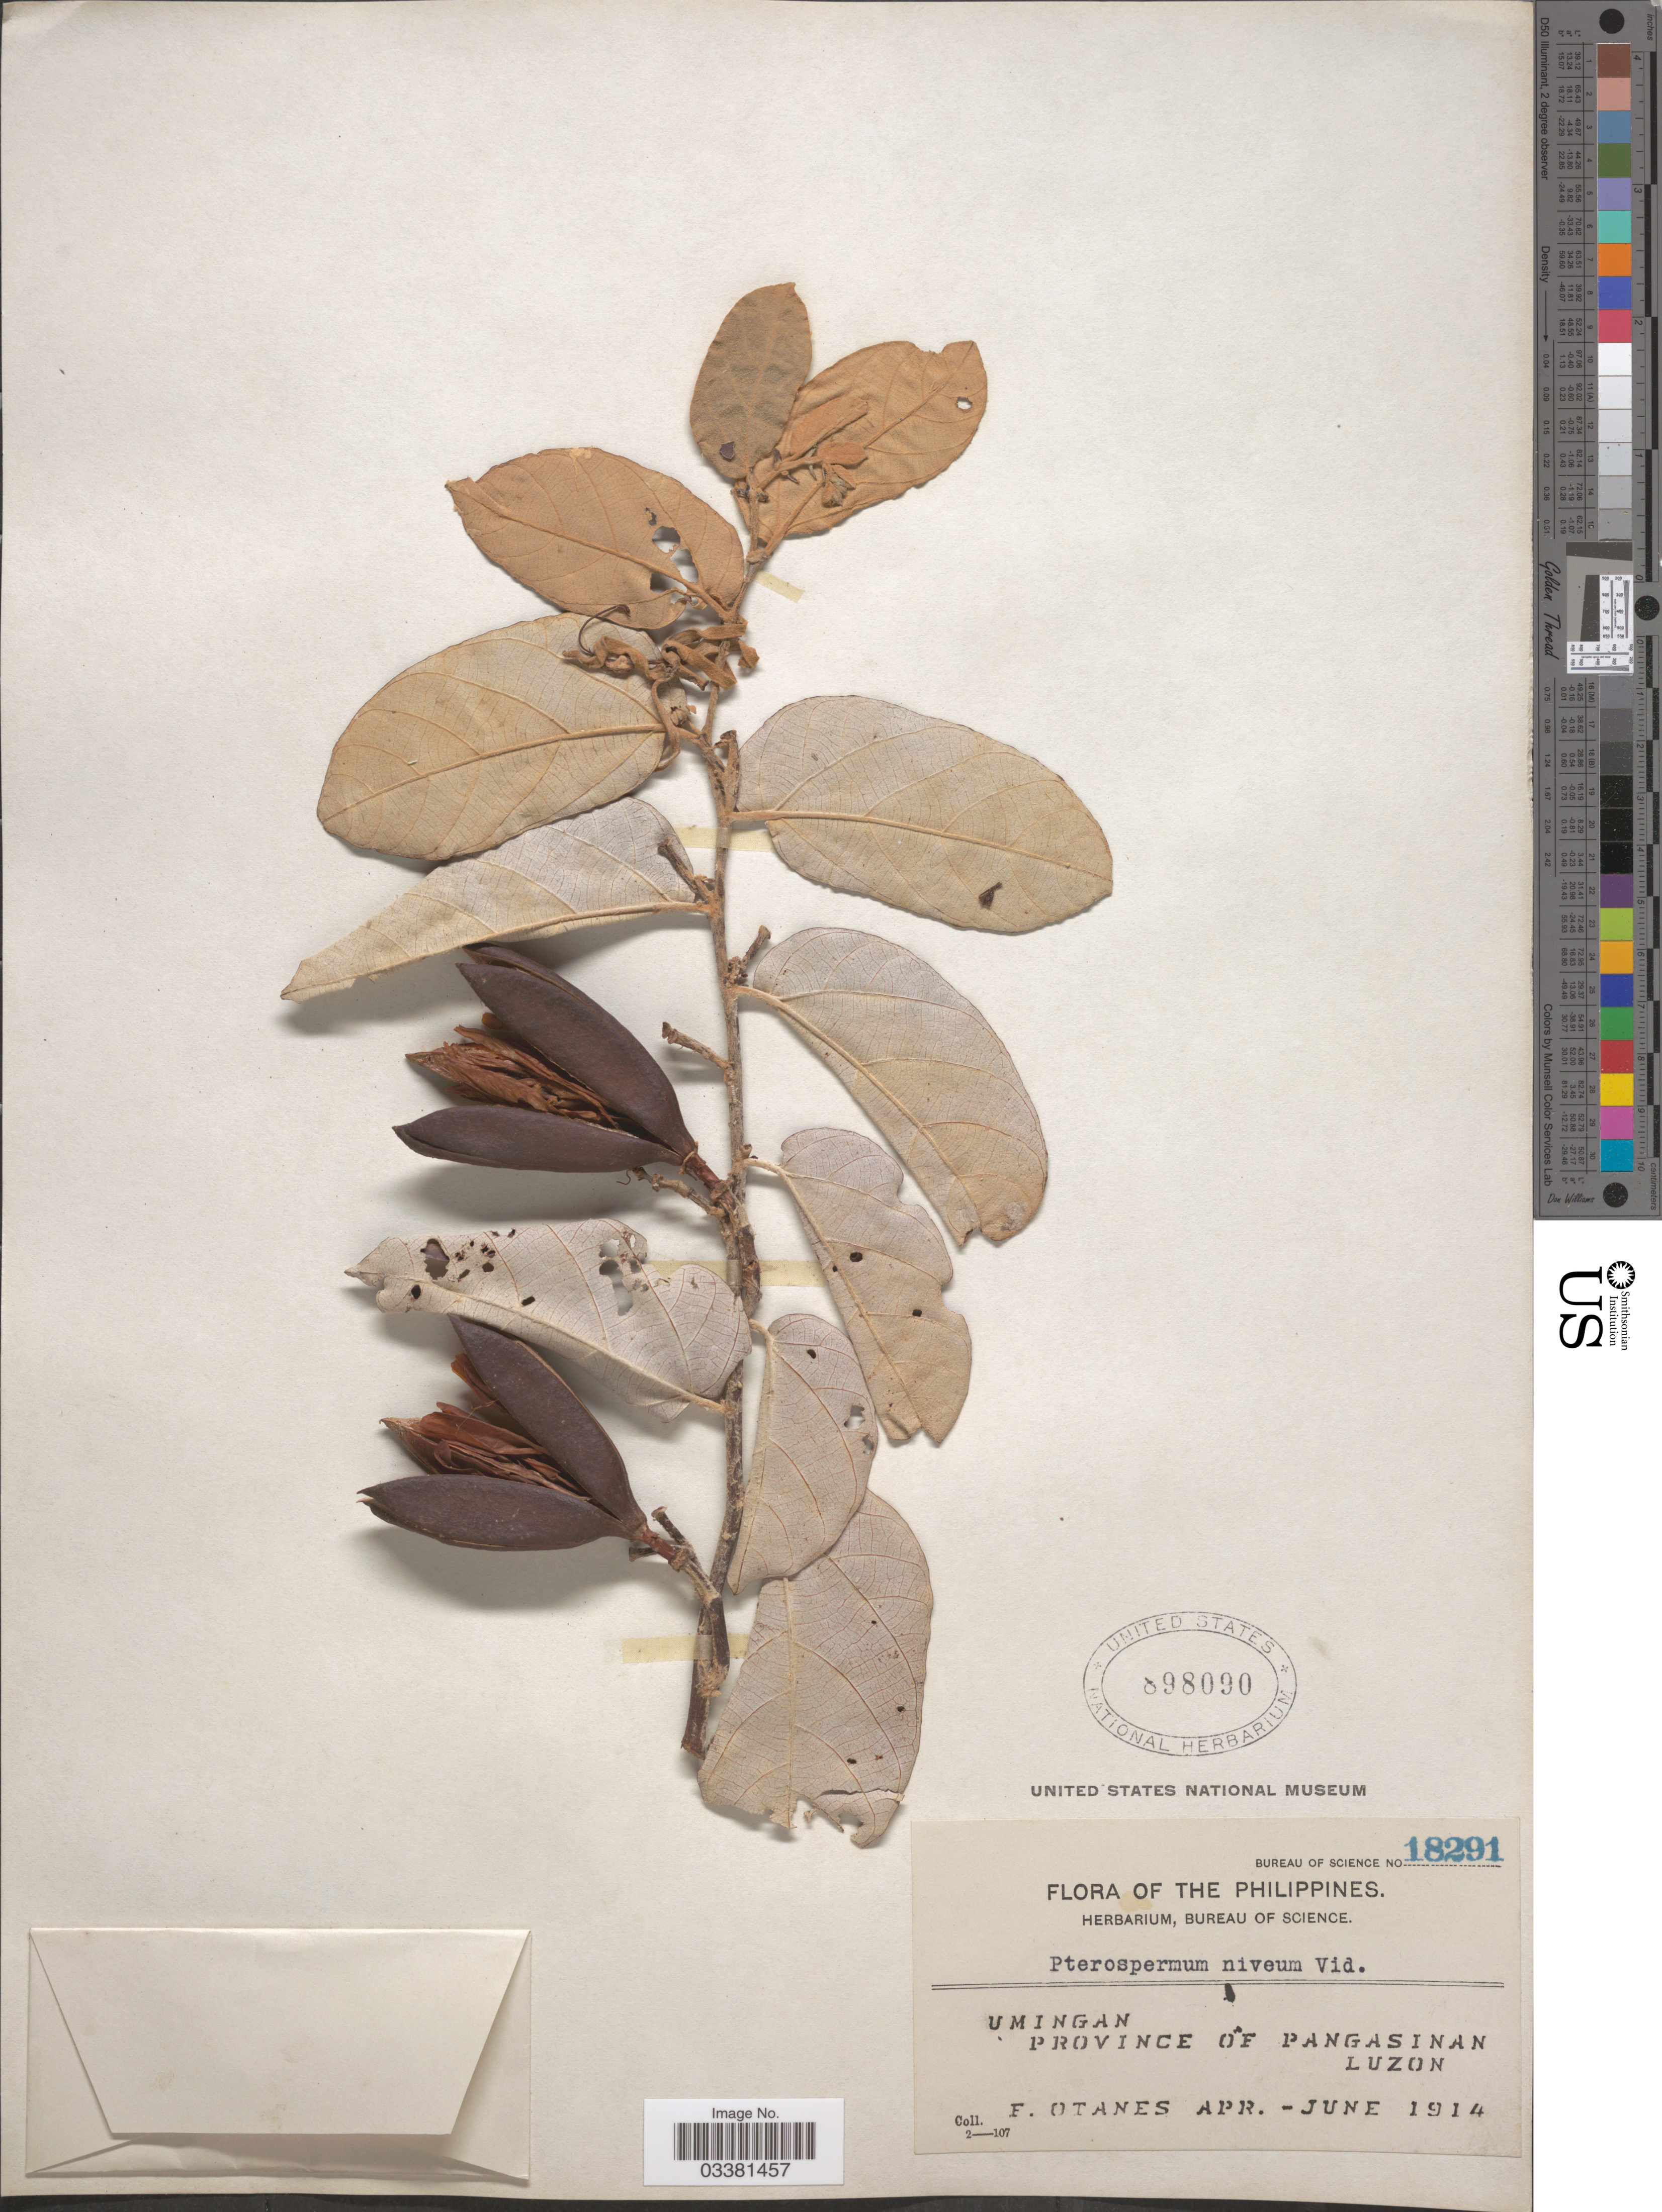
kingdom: Plantae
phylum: Tracheophyta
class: Magnoliopsida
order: Malvales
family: Malvaceae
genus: Pterospermum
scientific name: Pterospermum niveum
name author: S. Vidal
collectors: F. Q. Otanes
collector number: Bureau of Science 18291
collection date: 1914-04/1914-06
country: Philippines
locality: Umingan, Province of Pangasinan, Luzon.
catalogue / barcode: US 898090